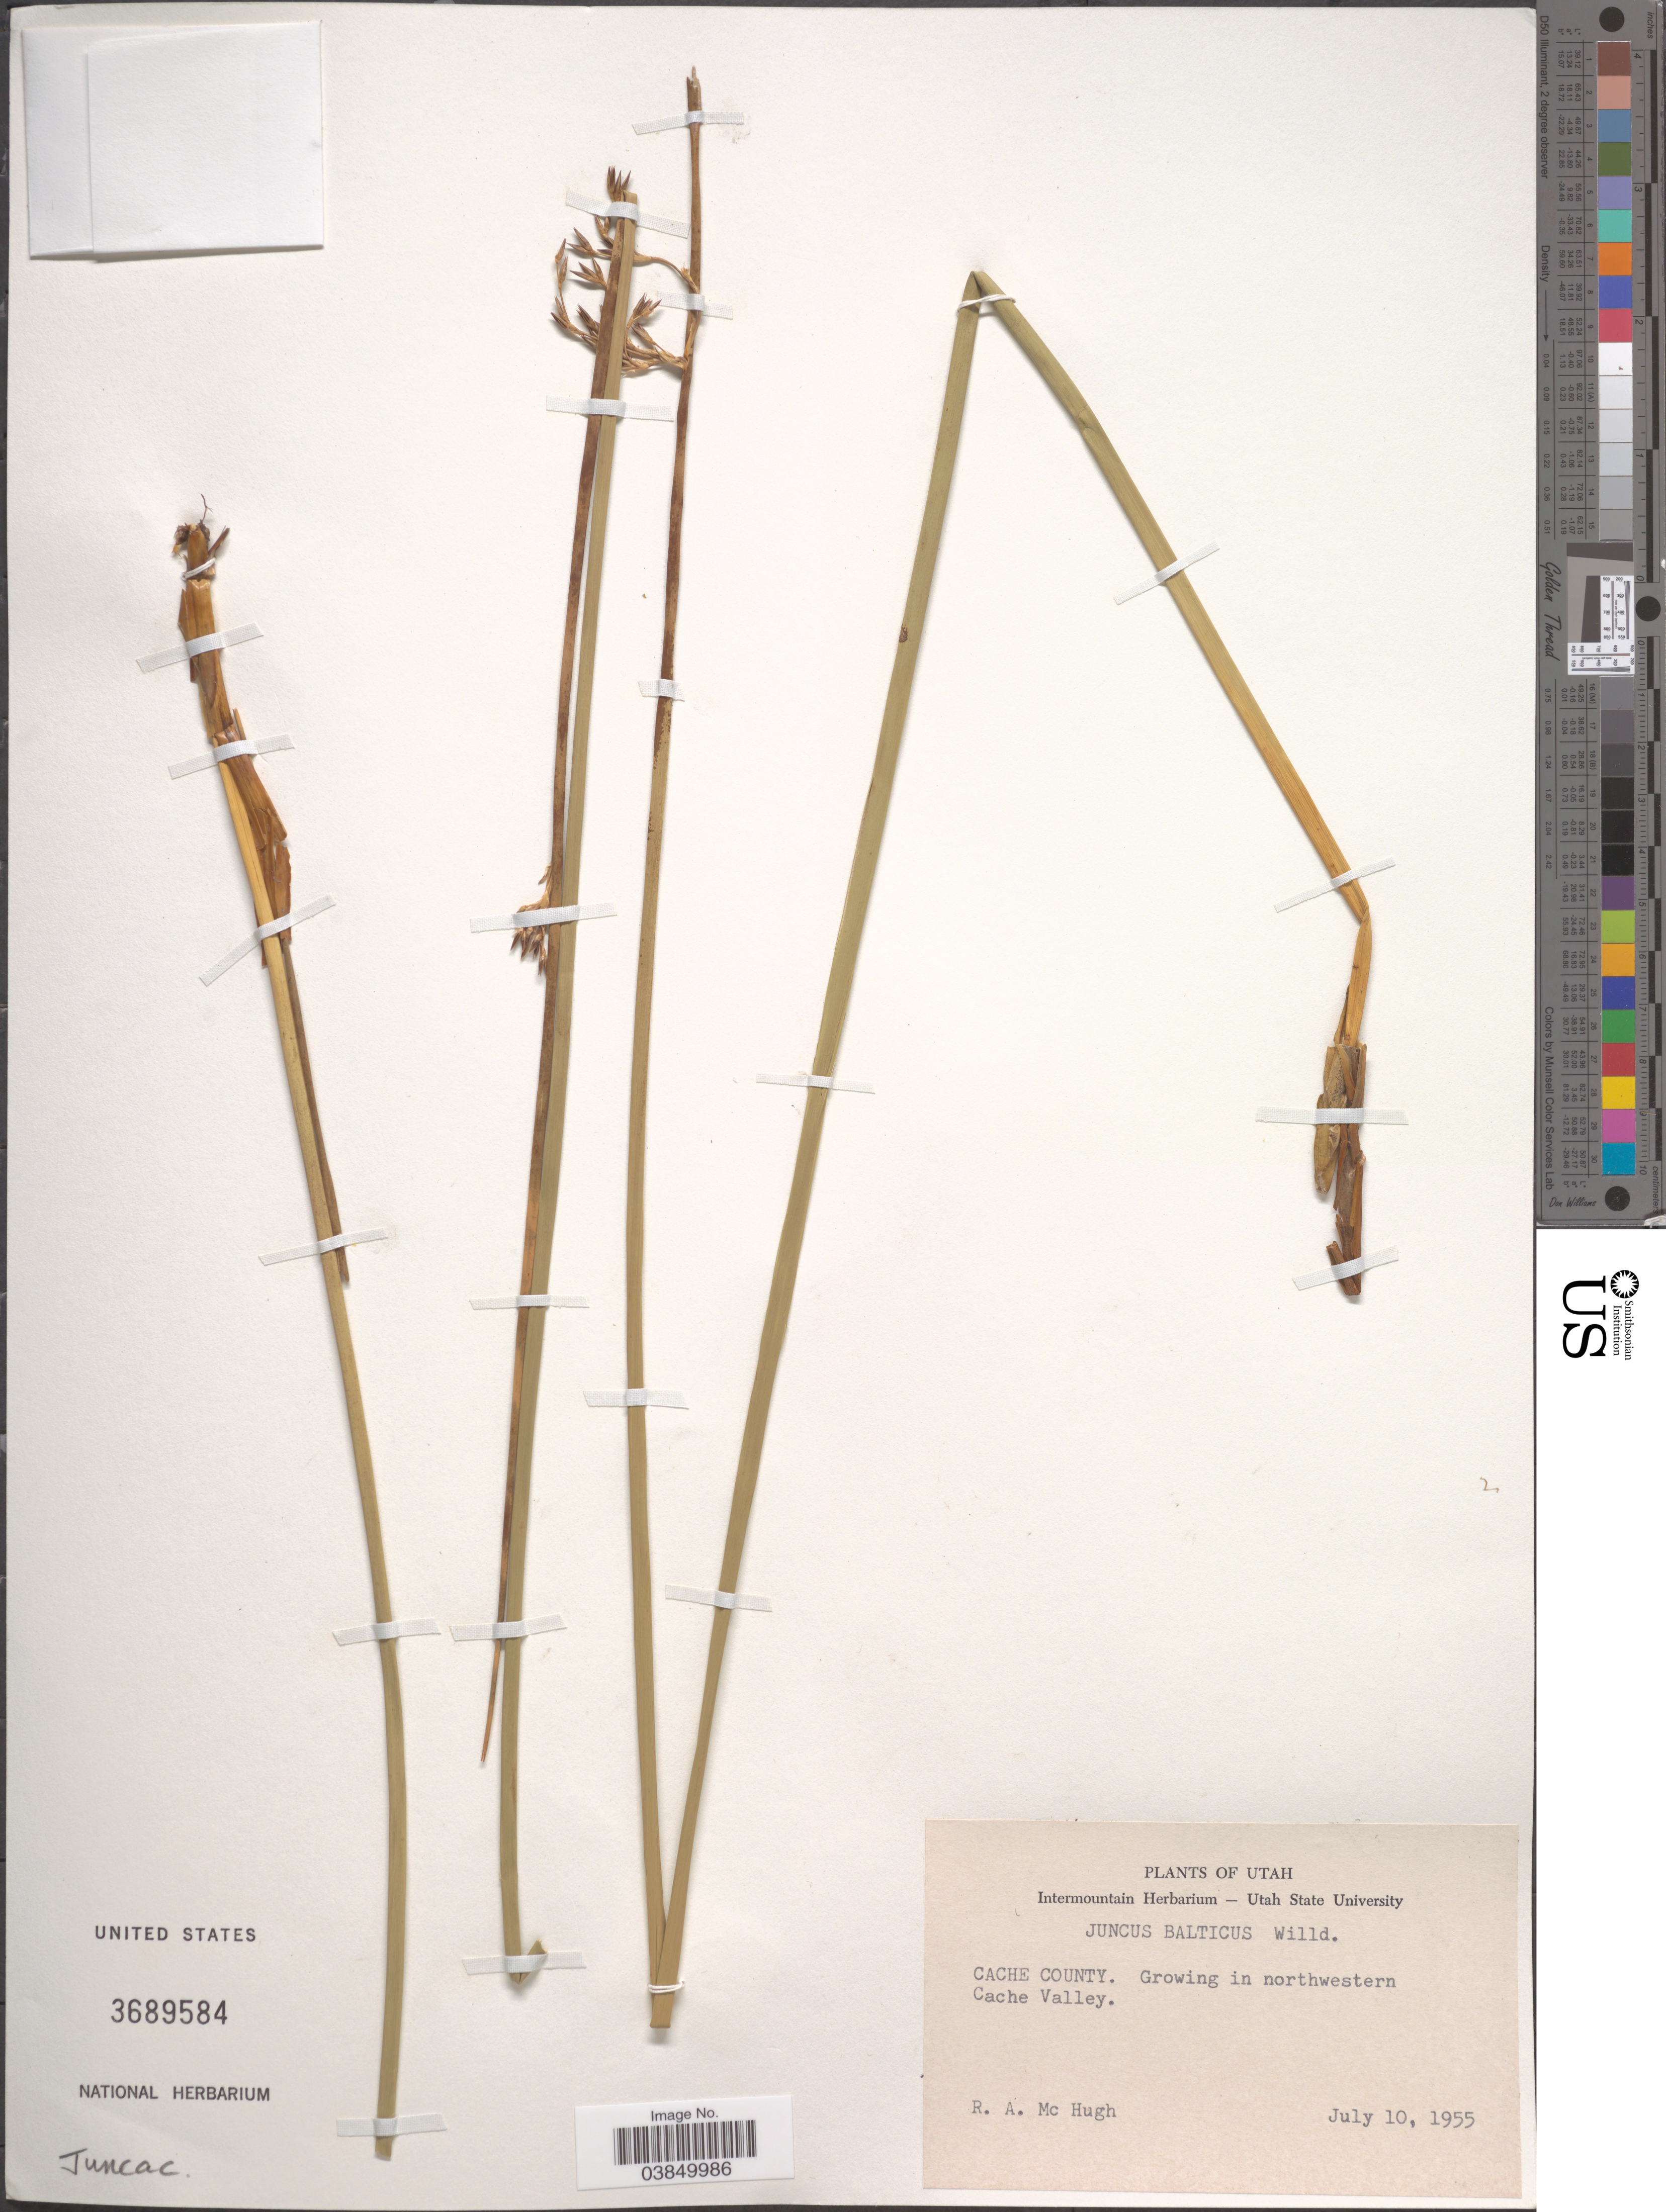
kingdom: Plantae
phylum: Tracheophyta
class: Liliopsida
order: Poales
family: Juncaceae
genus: Juncus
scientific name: Juncus balticus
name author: Willd.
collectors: R. McHugh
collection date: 1955-07-10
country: United States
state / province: Utah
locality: Cache County. In northwestern Cache Valley.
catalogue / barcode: US 3689584